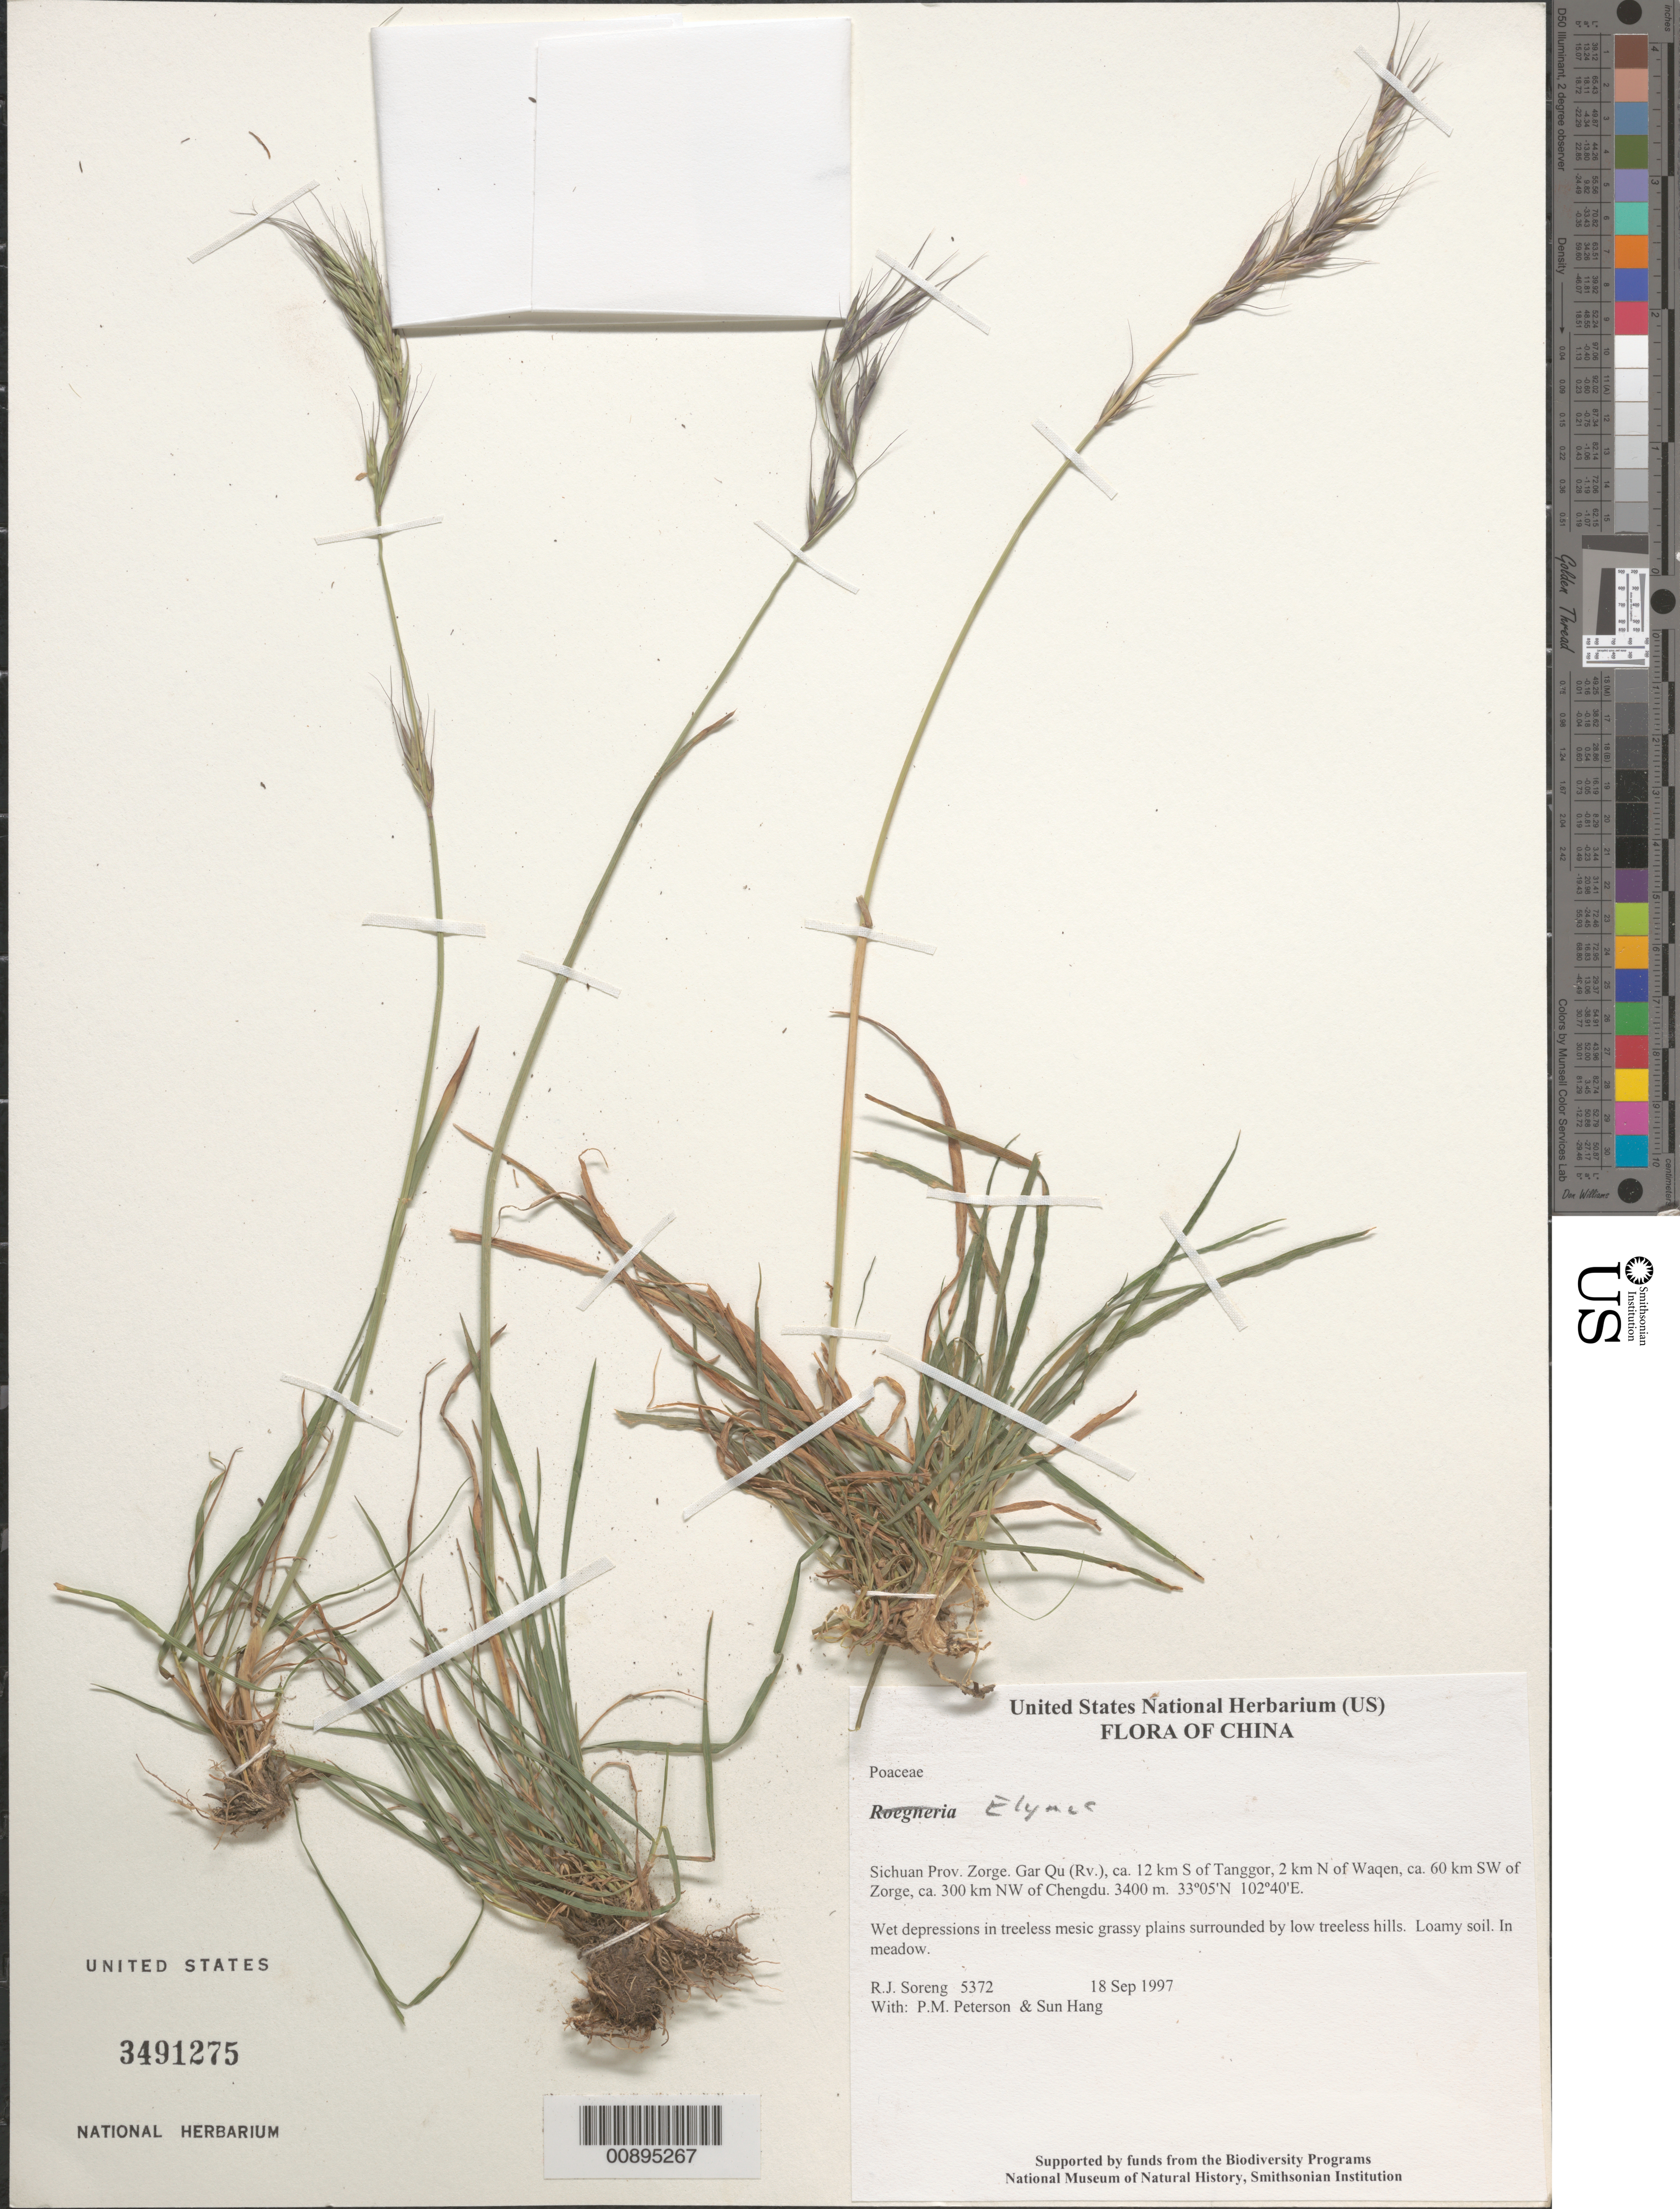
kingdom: Plantae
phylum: Tracheophyta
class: Liliopsida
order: Poales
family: Poaceae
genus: Elymus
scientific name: Elymus sp.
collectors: R. J. Soreng, P. M. Peterson & Sun Hang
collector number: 5372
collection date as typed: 18 Sep 1997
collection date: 1997-09-18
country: China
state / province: Sichuan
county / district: Zorge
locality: Gar Qu (Rv.), ca. 12 km S of Tanggor, 2 km N of Waqen, ca. 60 km SW of Zorge, ca. 300 km NW of Chengdu.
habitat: Wet depressions in treeless mesic grassy plains surrounded by low treeless hills. Loamy soil.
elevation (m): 3400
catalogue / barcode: US 3491275